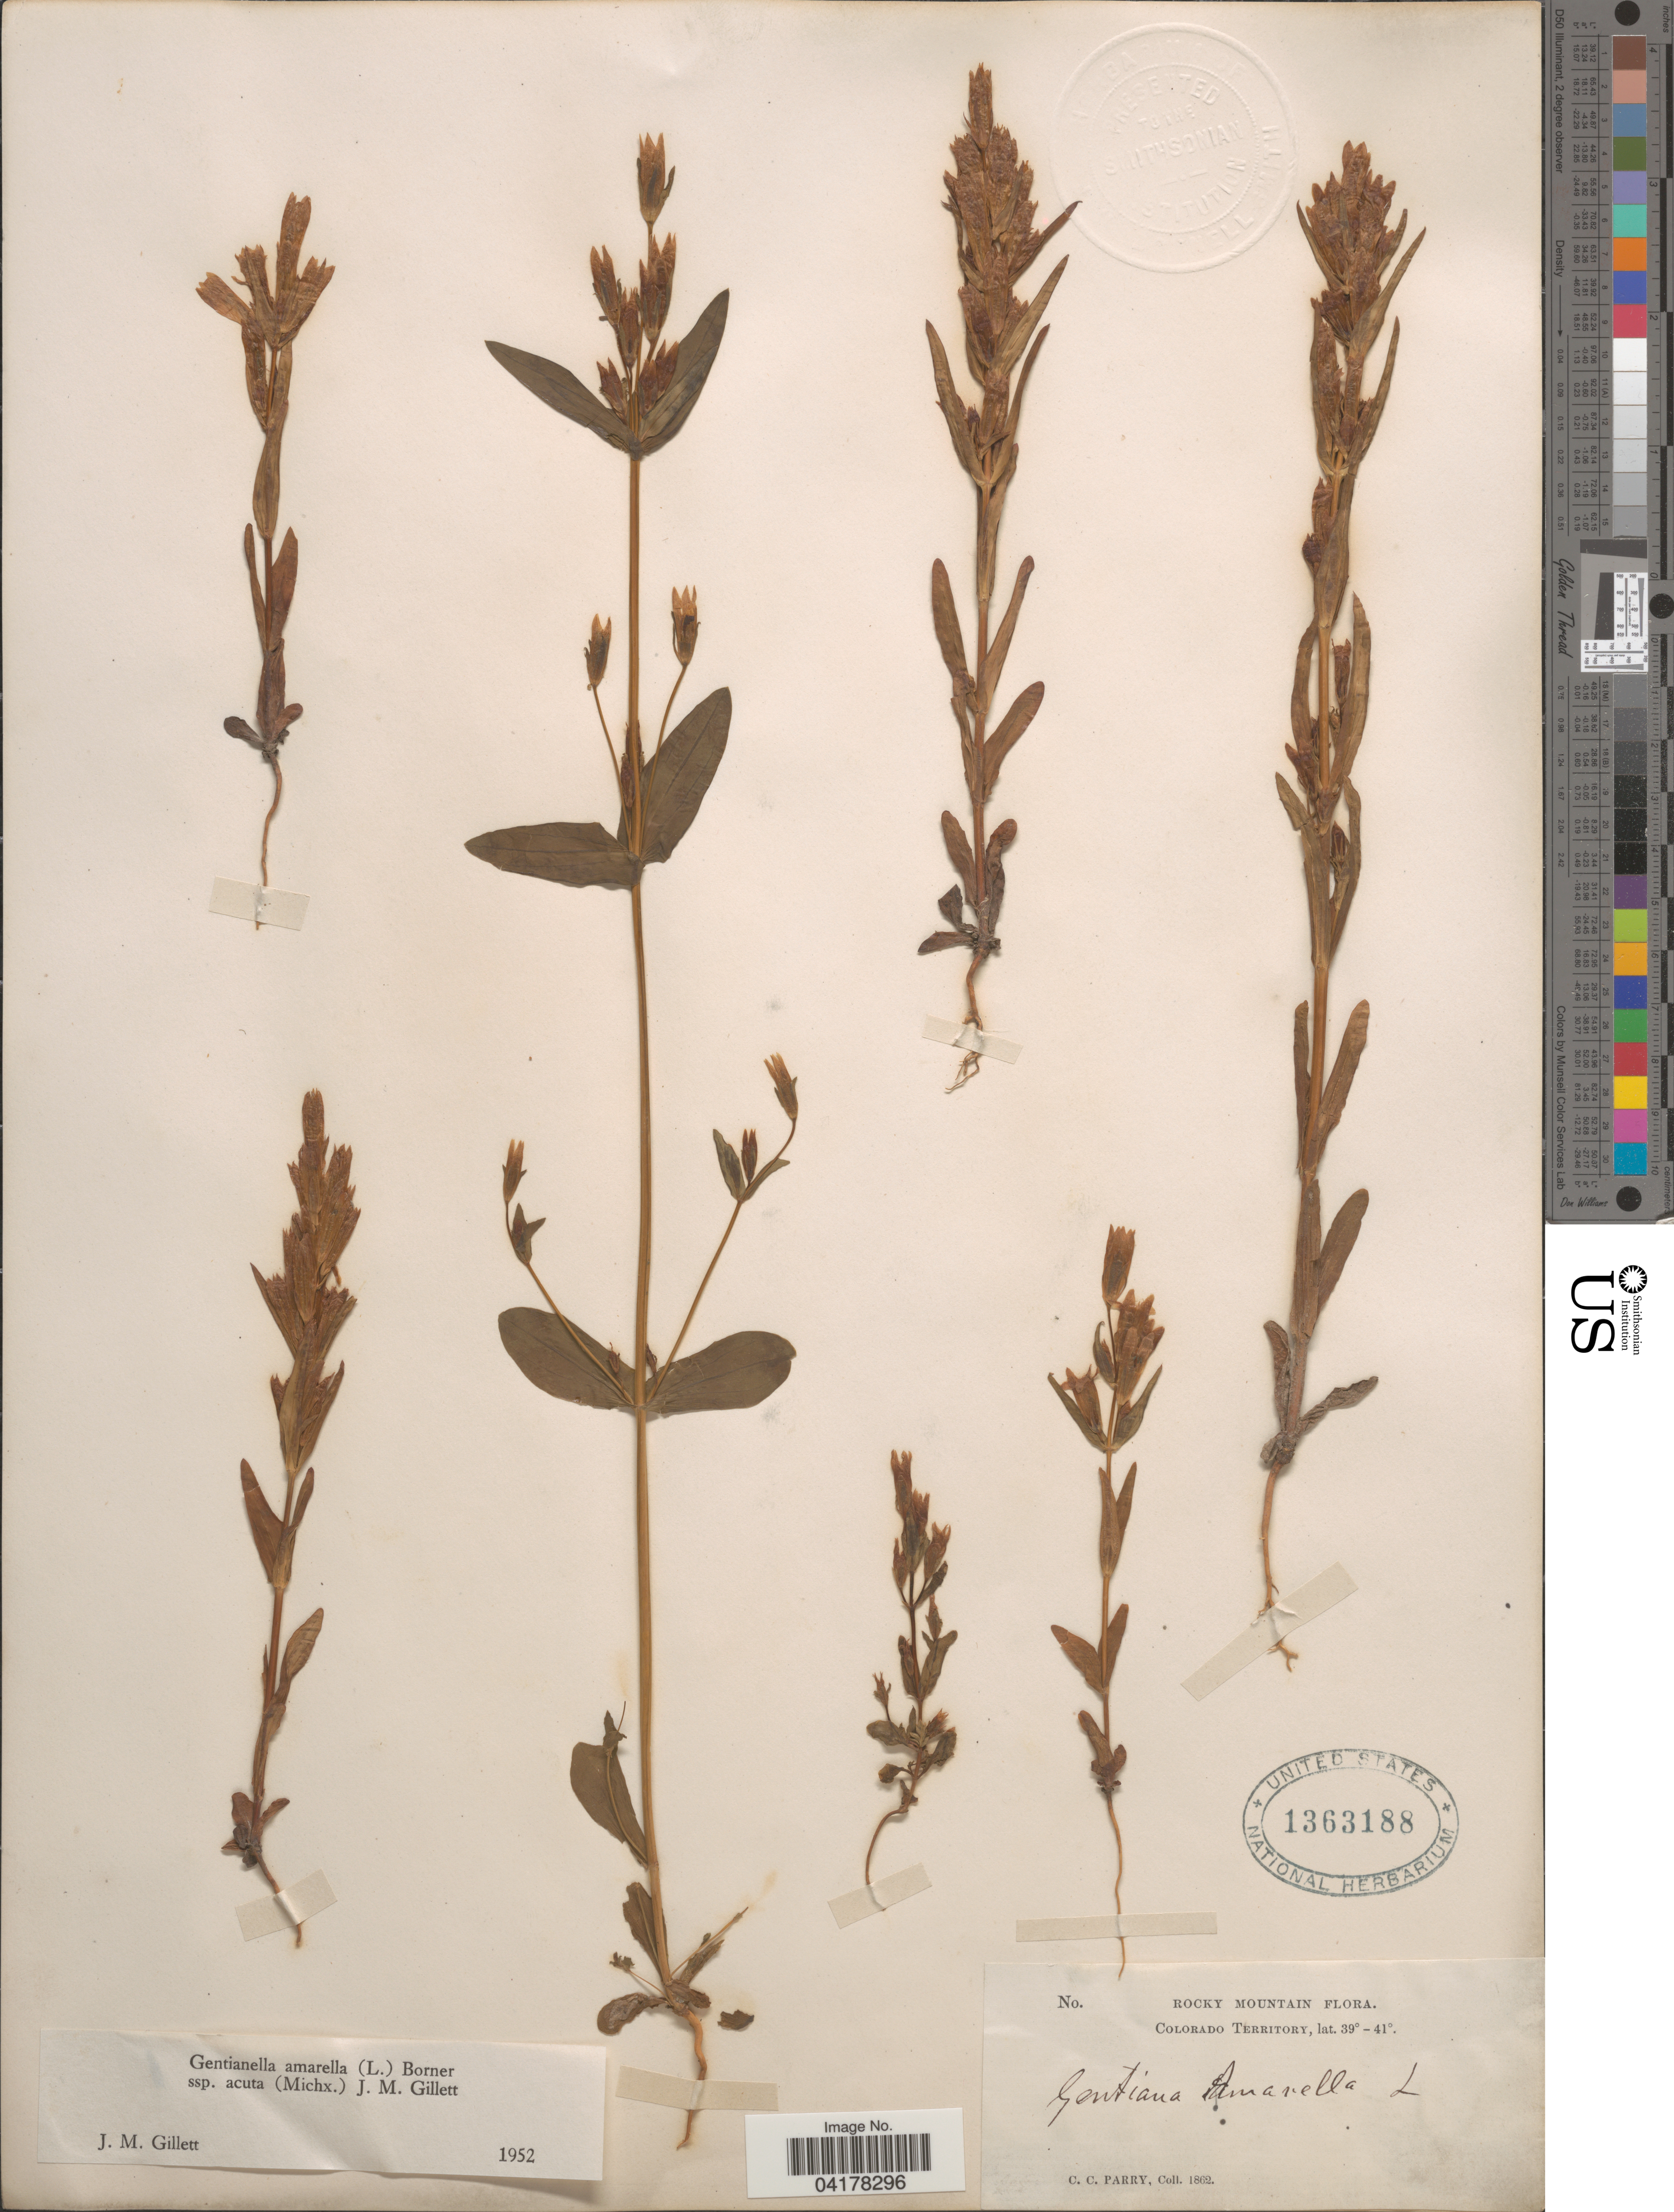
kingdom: Plantae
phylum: Tracheophyta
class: Magnoliopsida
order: Gentianales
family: Gentianaceae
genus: Gentianella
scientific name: Gentianella amarella subsp. acuta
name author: (Michx.) J.M. Gillett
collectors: C. C. Parry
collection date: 1862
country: United States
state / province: Colorado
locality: Rocky Mountain. Colorado Territory.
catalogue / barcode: US 1363188